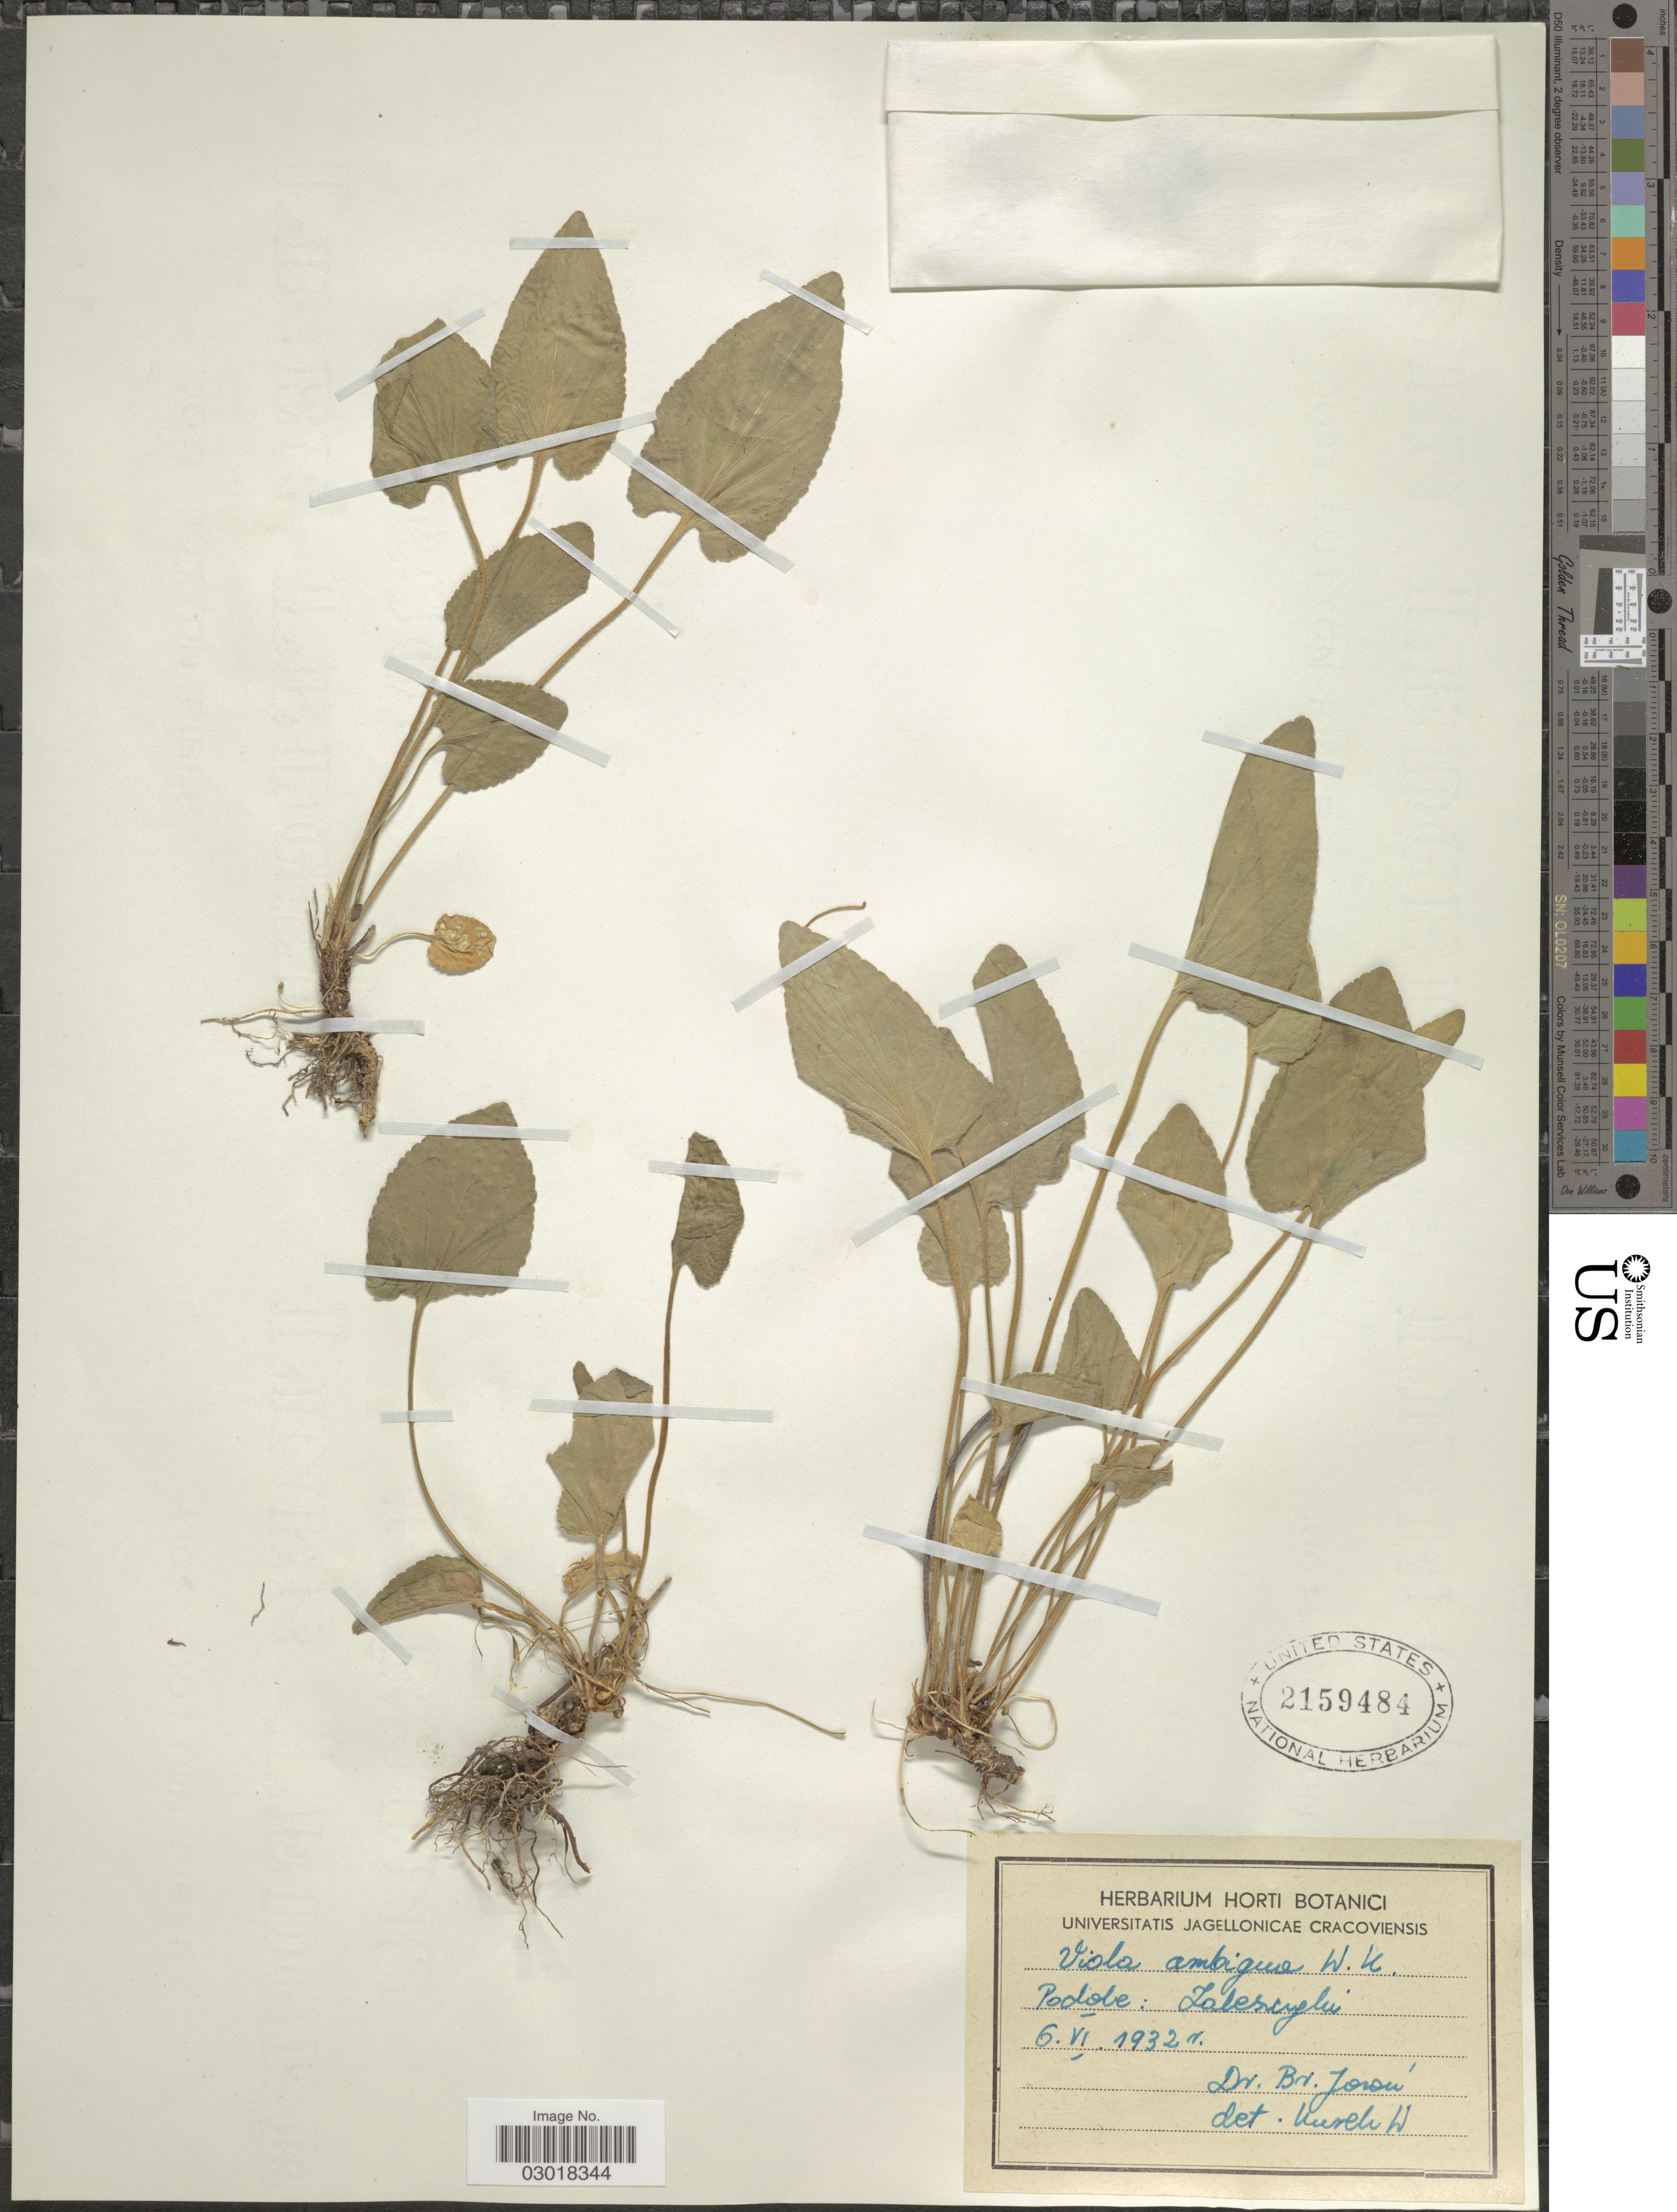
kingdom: Plantae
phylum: Tracheophyta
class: Magnoliopsida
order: Malpighiales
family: Violaceae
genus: Viola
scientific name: Viola ambigua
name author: Waldst.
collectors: B. Jaron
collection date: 1932-06-06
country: Ukraine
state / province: Ternopil'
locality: Podole: Zalishchyky District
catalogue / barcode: US 2159484